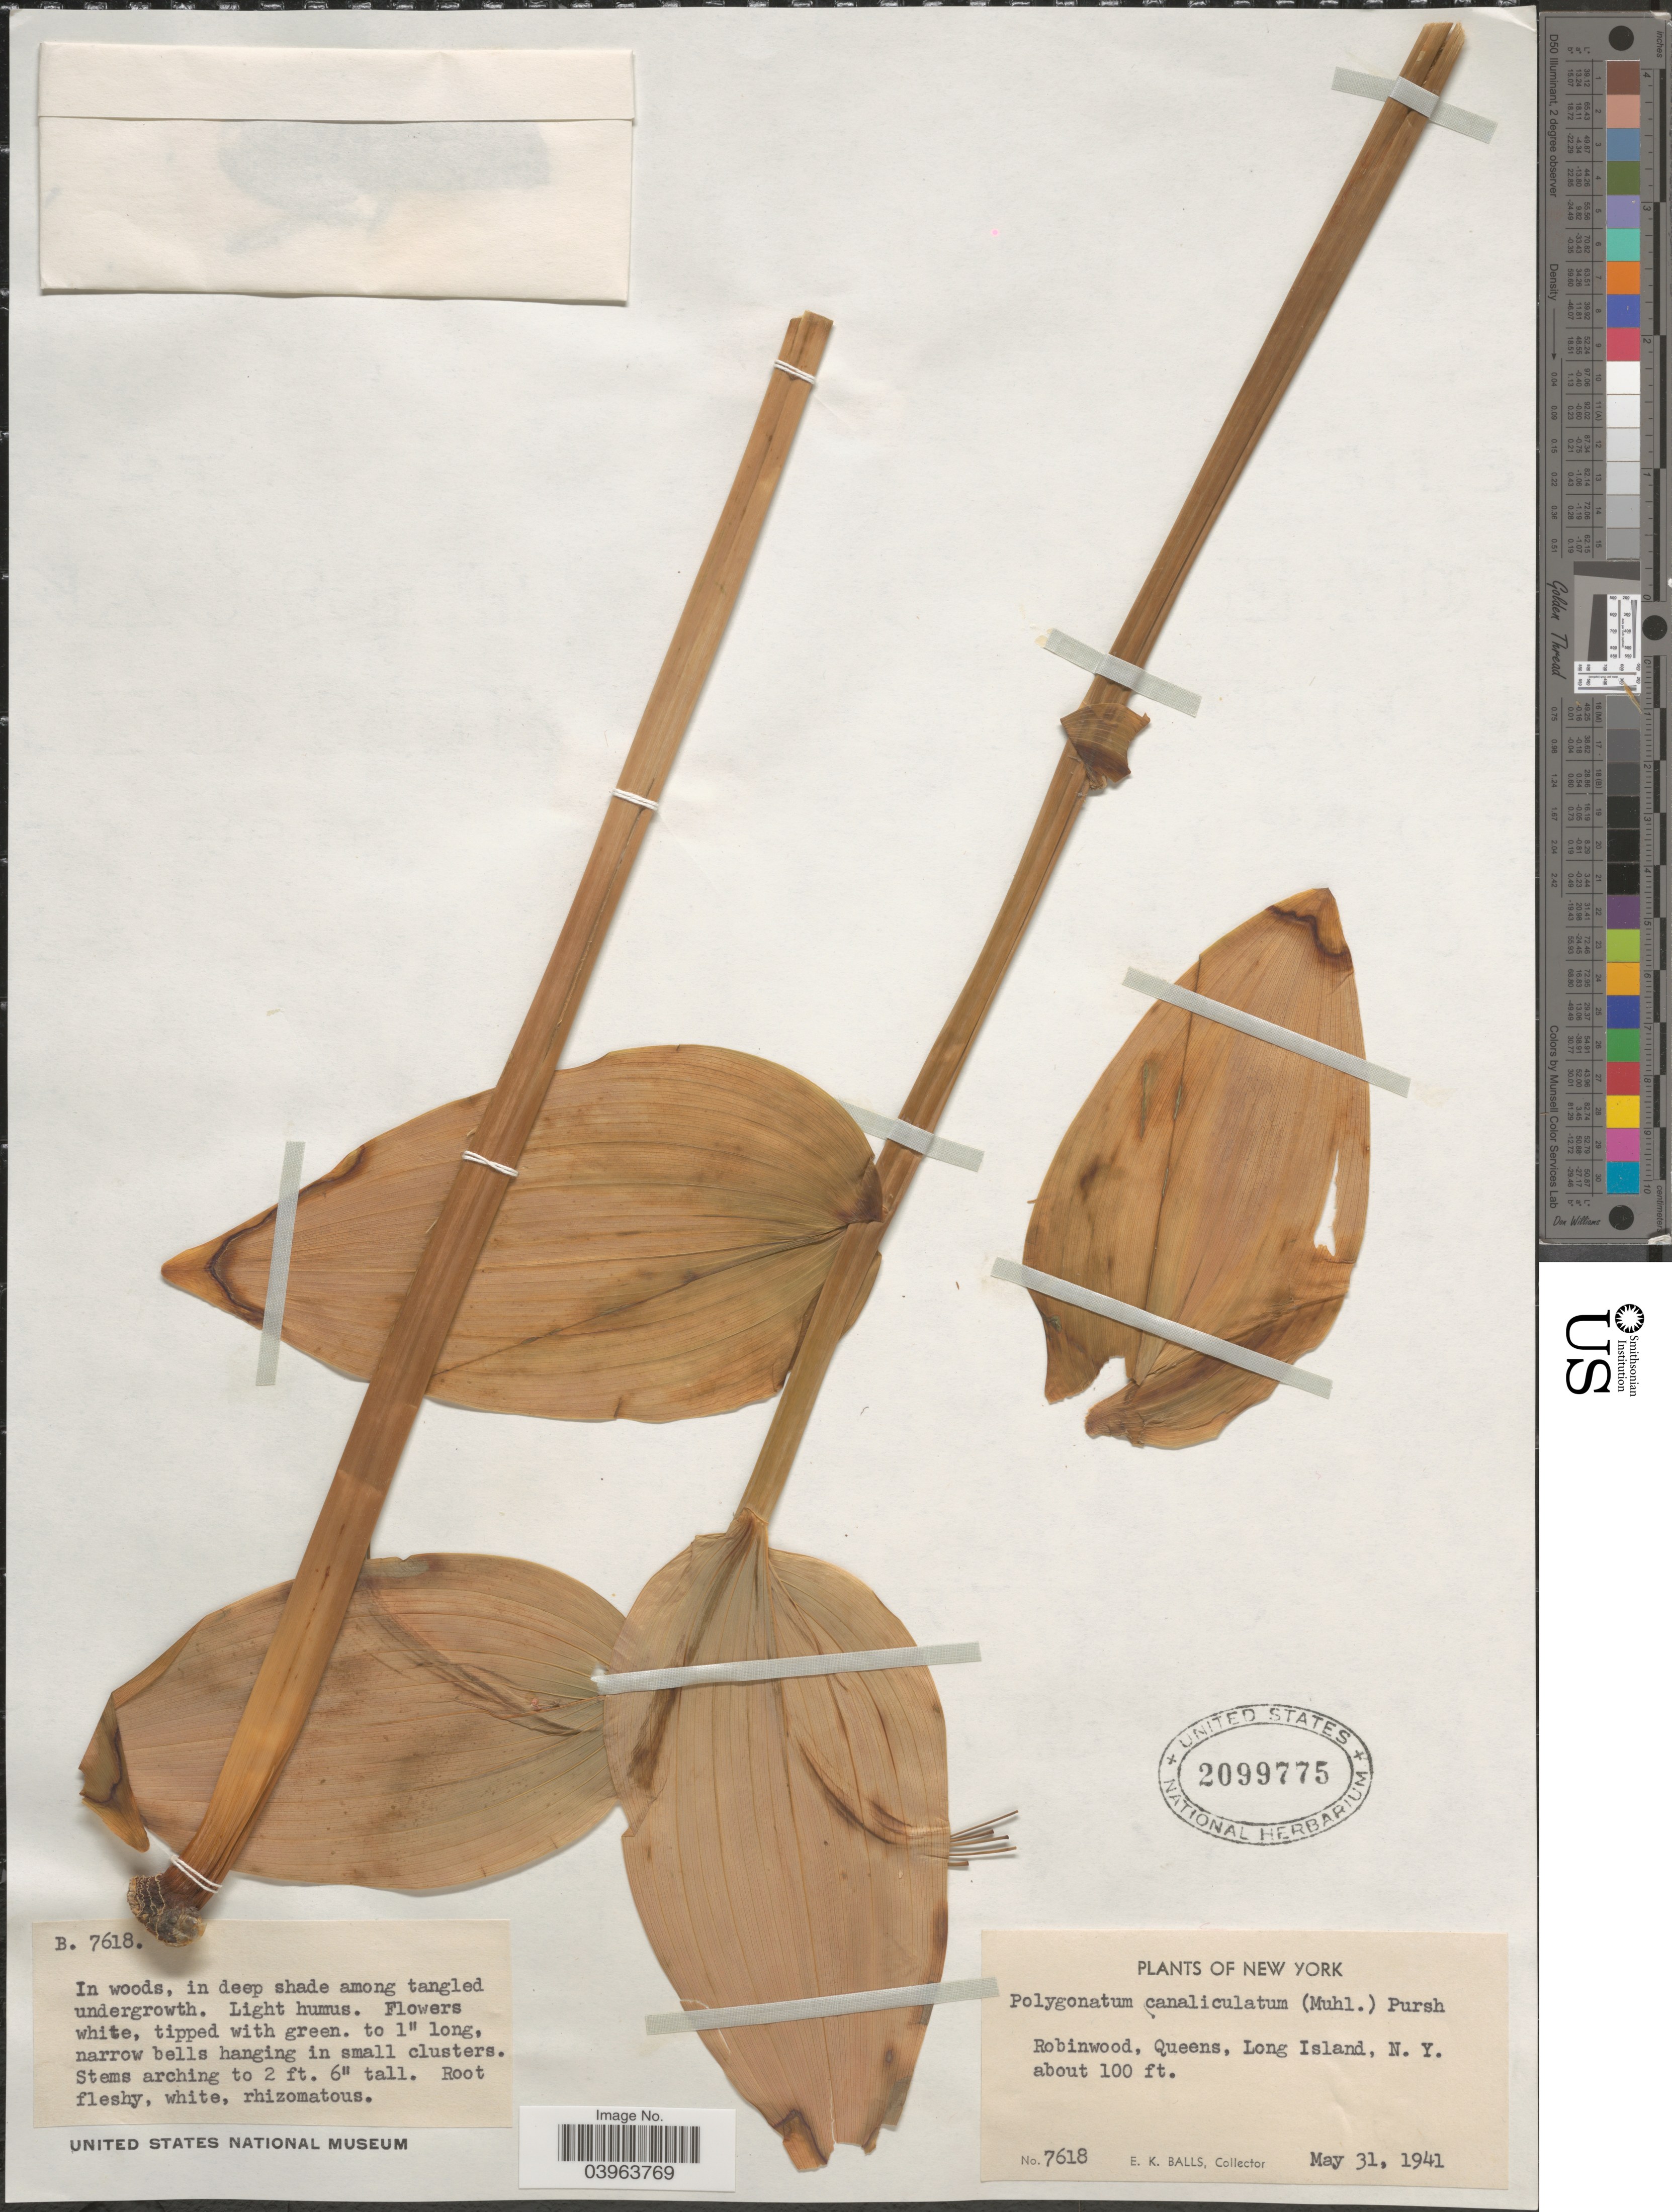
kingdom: Plantae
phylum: Tracheophyta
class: Liliopsida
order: Asparagales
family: Asparagaceae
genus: Polygonatum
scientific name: Polygonatum commutatum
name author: (Schult. f.) A. Dietr.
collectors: E. K. Balls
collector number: B7618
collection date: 1941-05-31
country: United States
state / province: New York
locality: Robinwood, Queens, Long Island, N. Y.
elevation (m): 30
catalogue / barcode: US 2099775